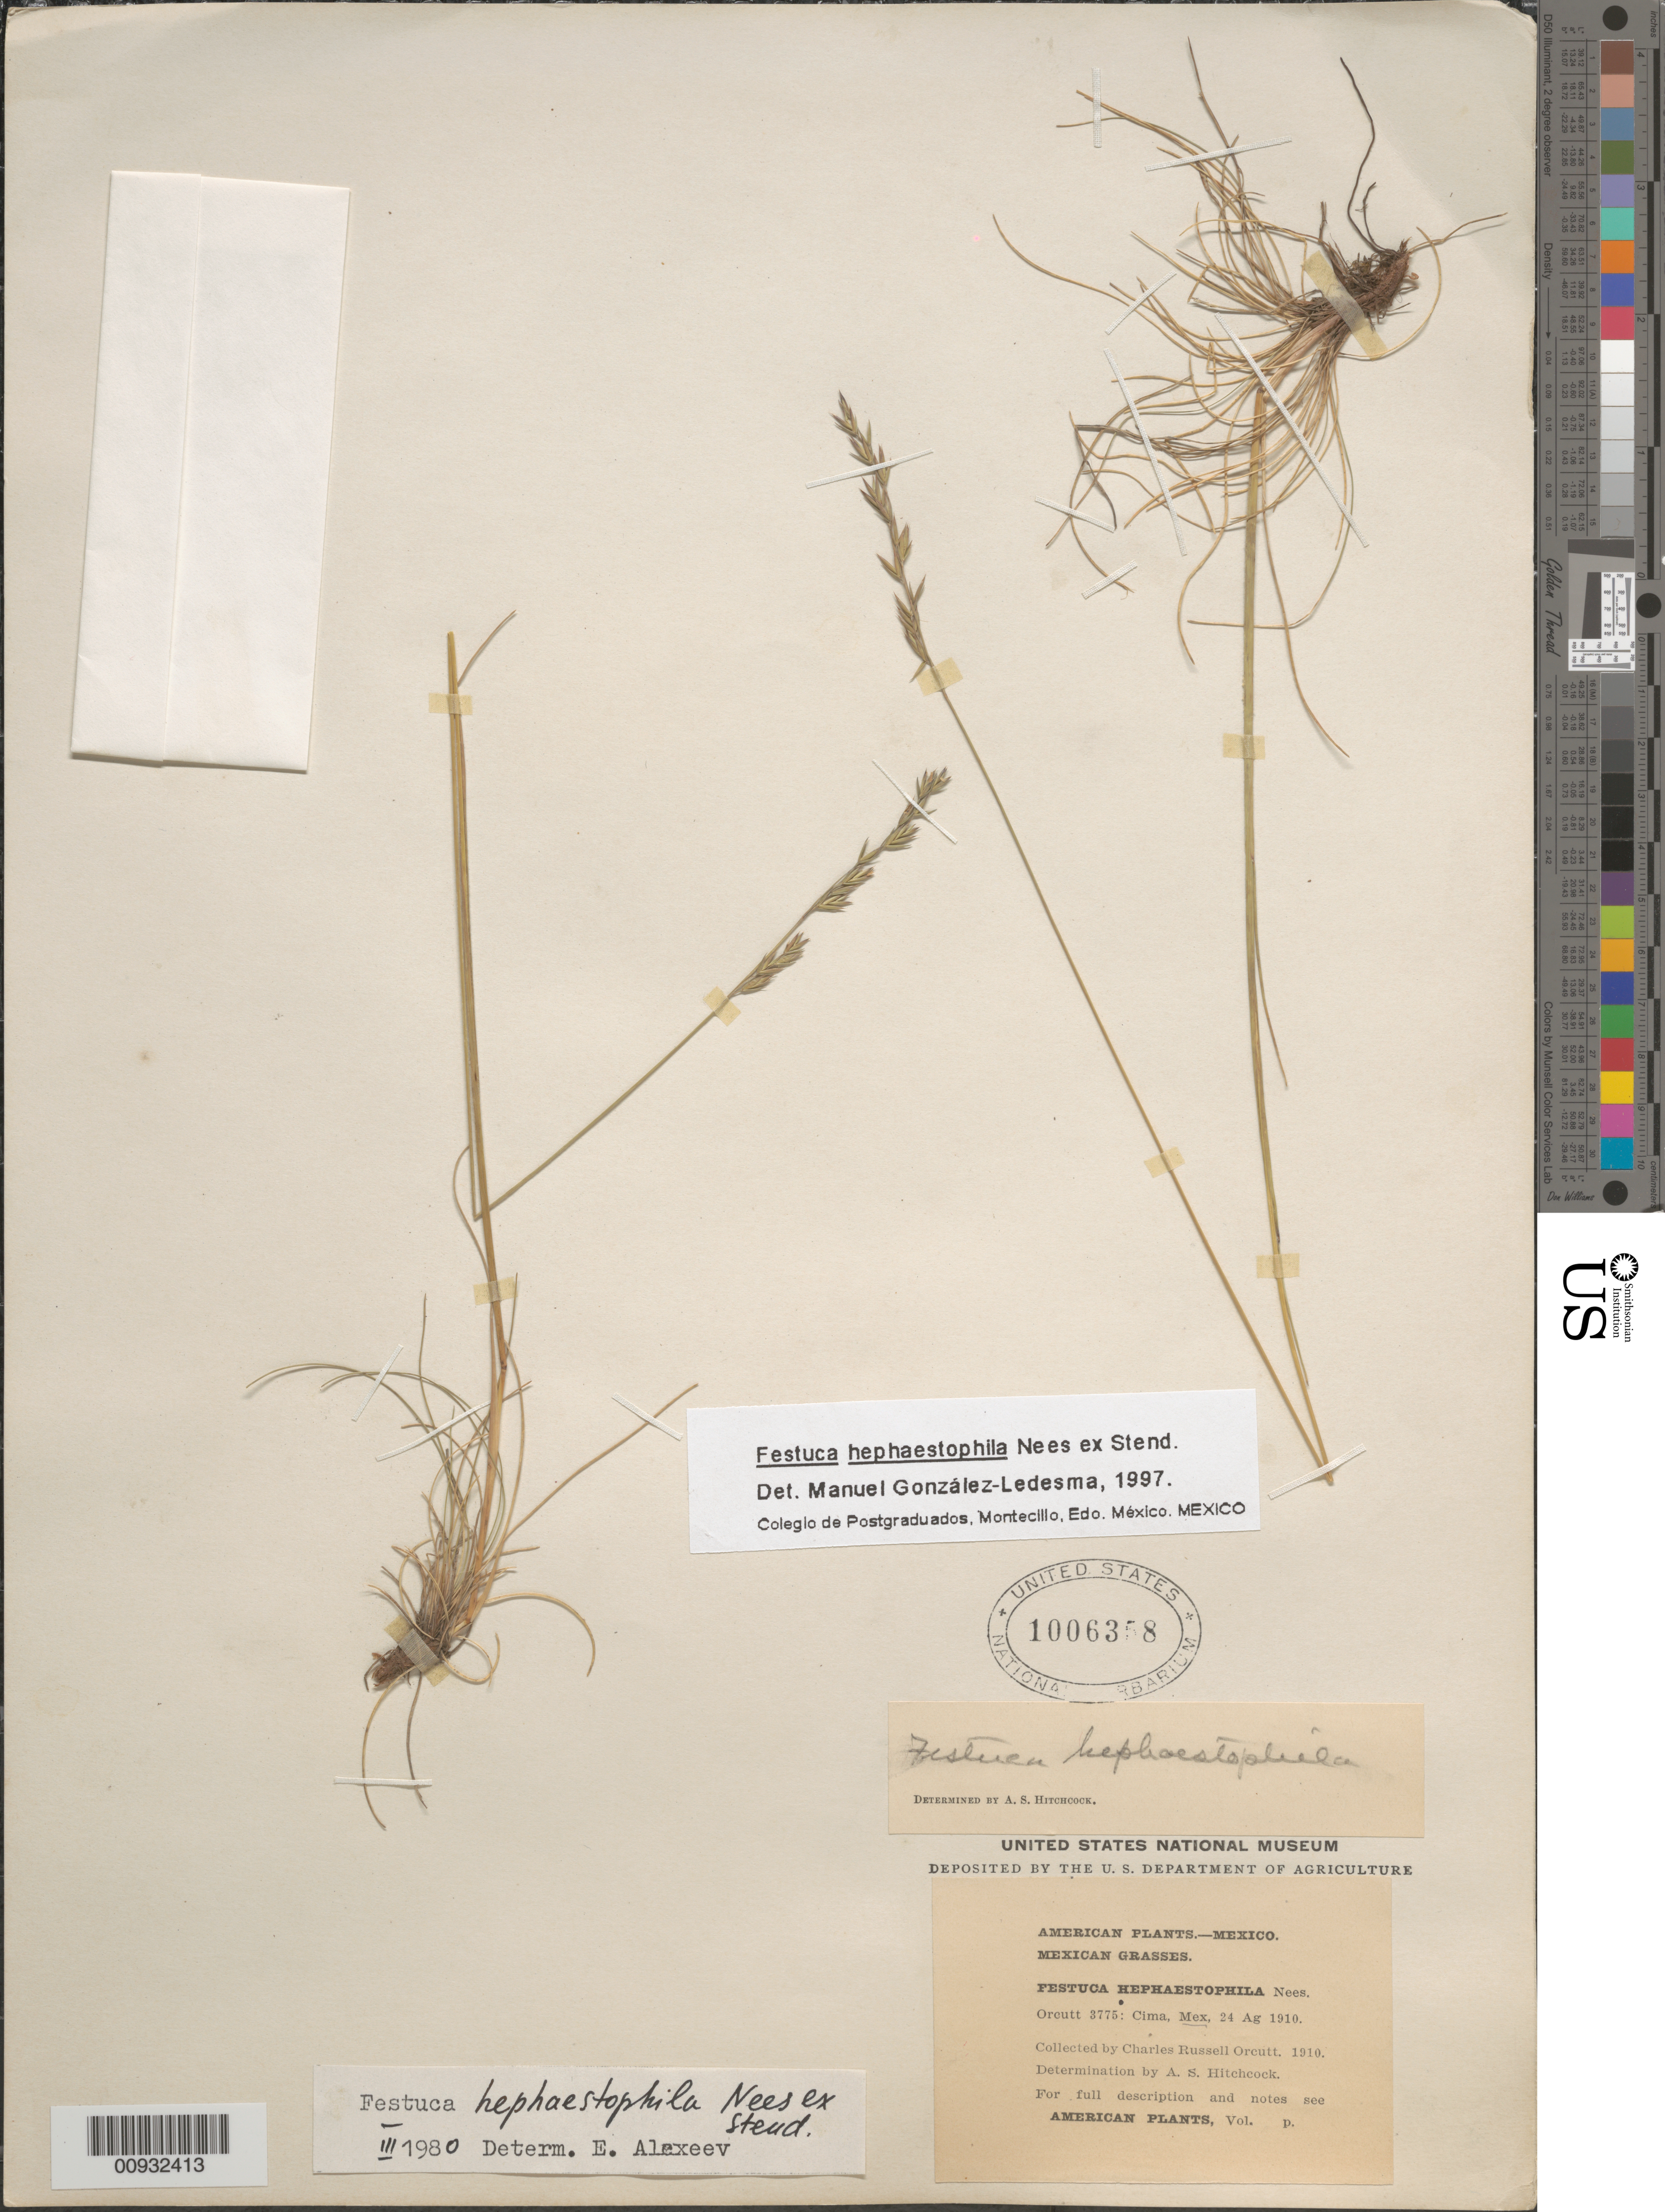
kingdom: Plantae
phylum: Tracheophyta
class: Liliopsida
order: Poales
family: Poaceae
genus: Festuca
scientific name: Festuca hephaestophila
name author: Nees ex Steud.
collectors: C. R. Orcutt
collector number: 3775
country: Mexico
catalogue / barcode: US 1006358